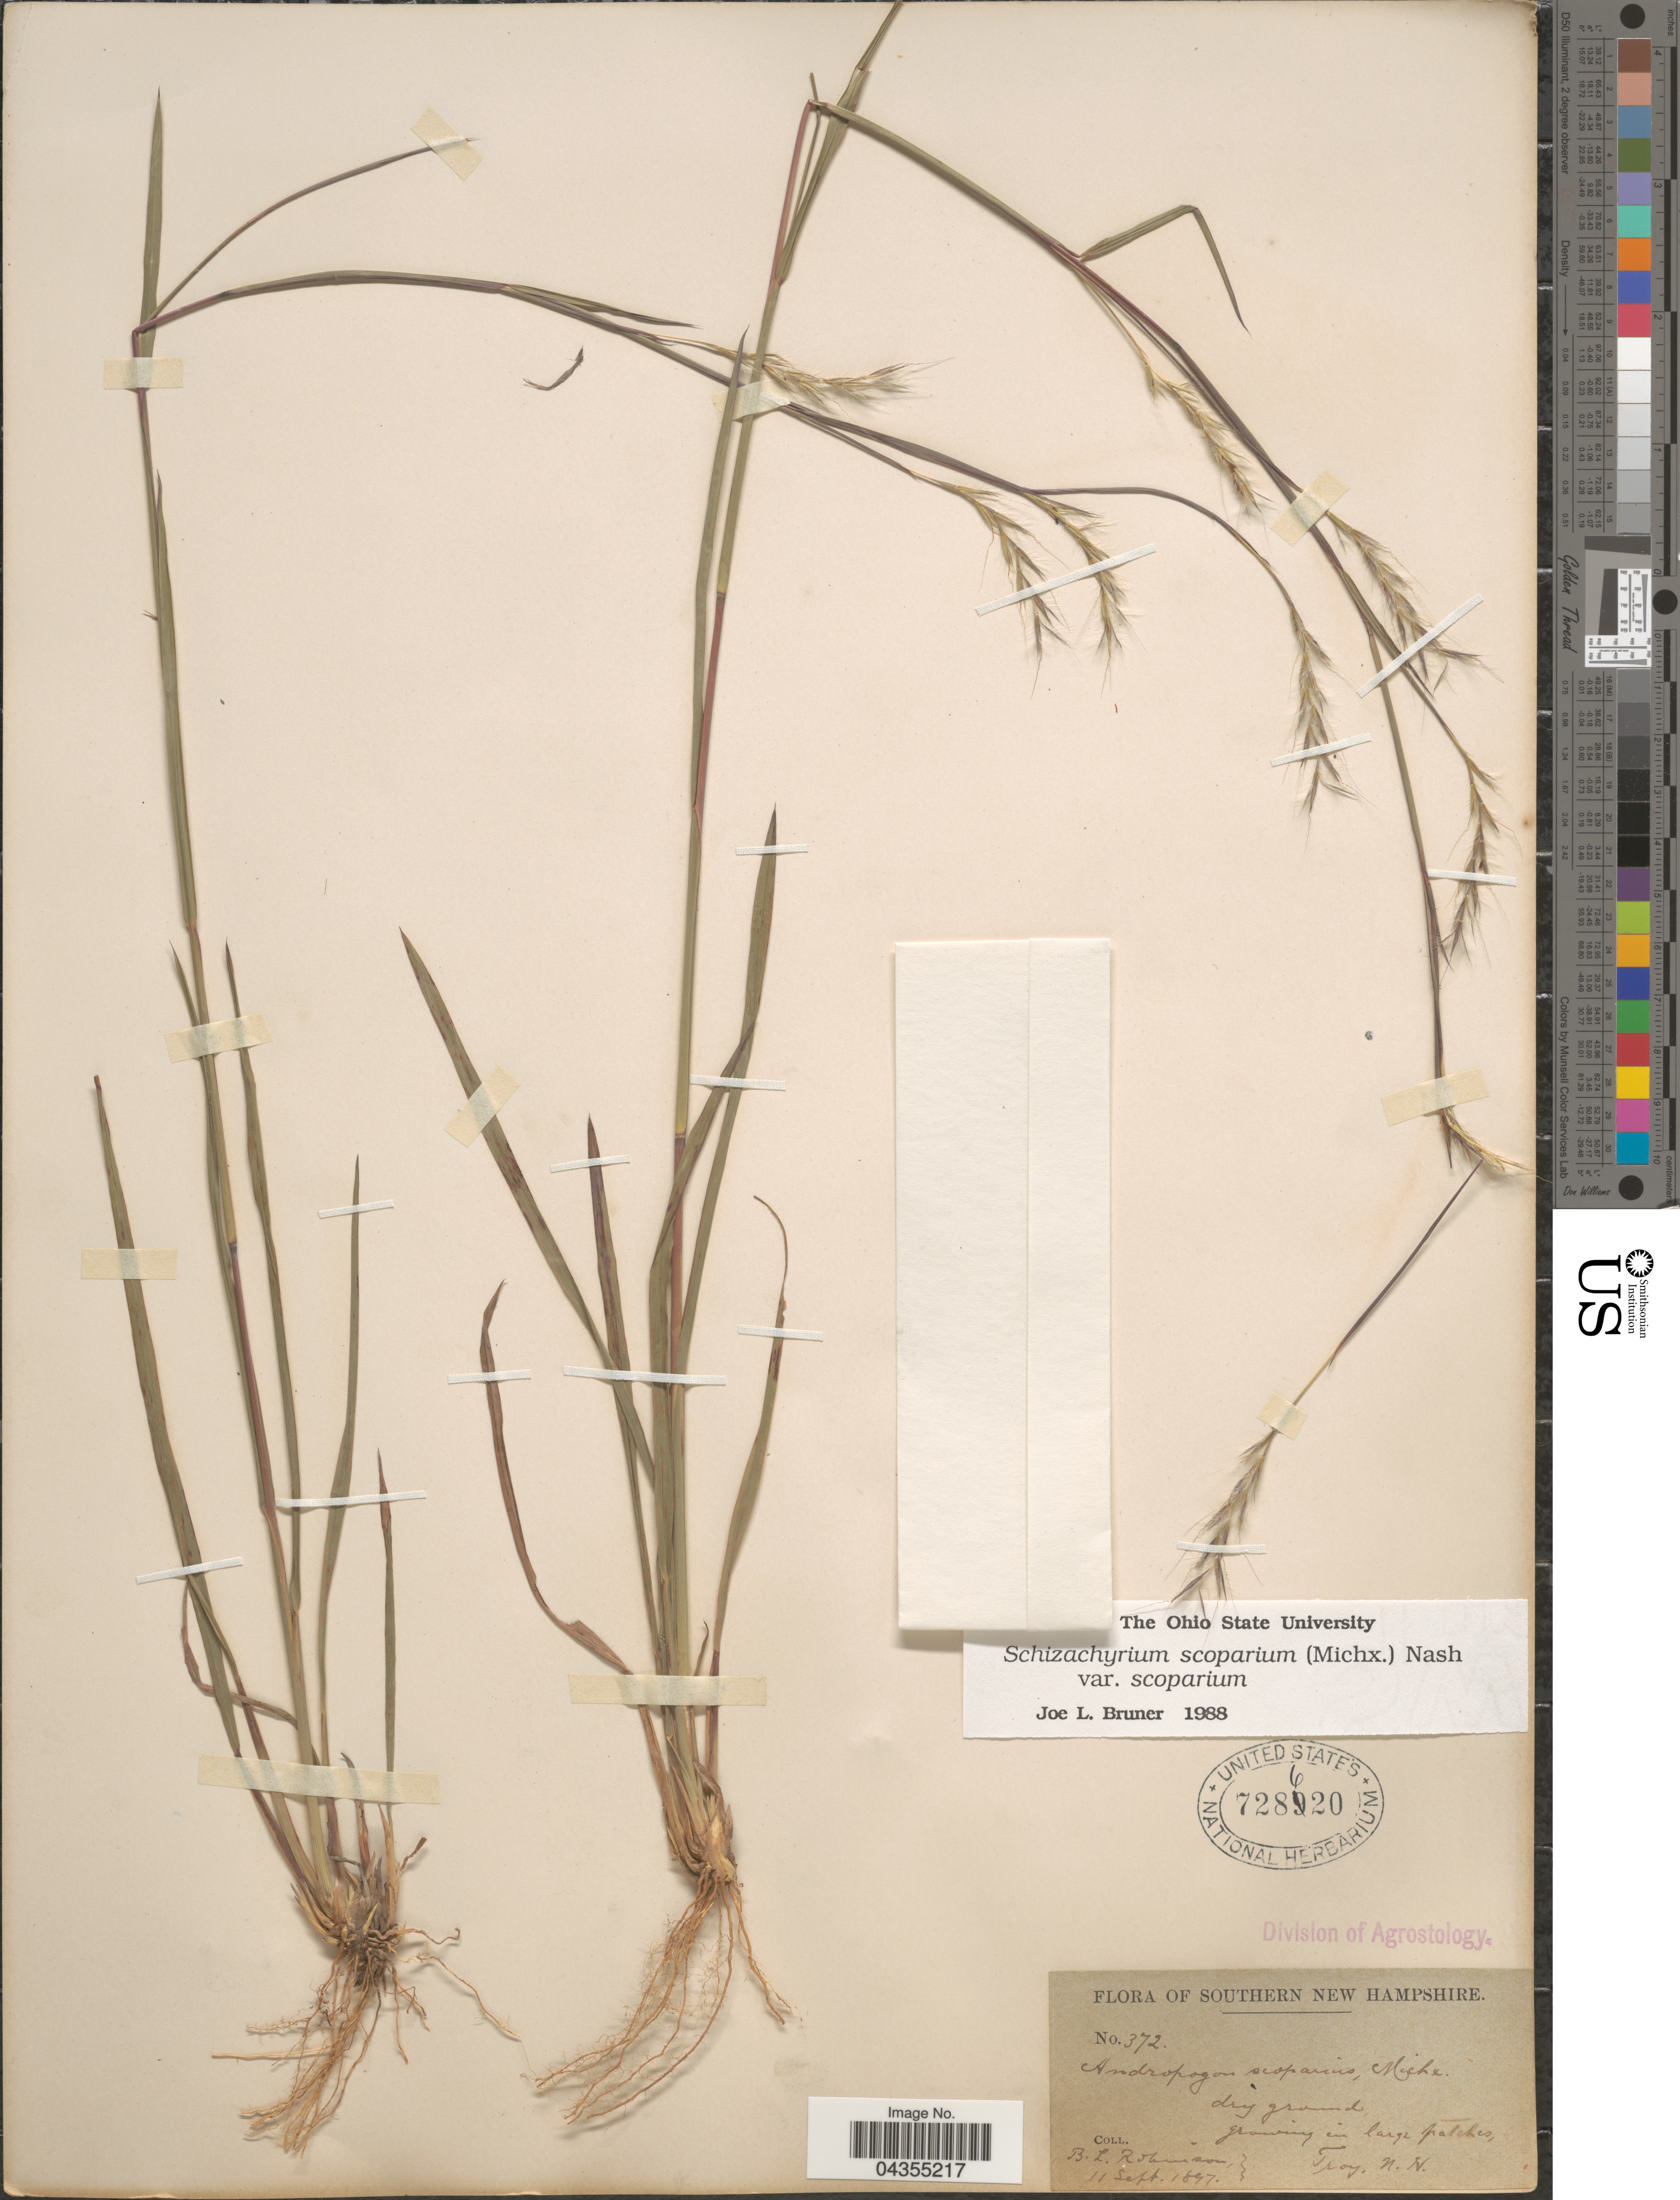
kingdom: Plantae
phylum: Tracheophyta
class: Liliopsida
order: Poales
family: Poaceae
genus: Schizachyrium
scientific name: Schizachyrium scoparium var. scoparium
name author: (Michx.) Nash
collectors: B. L. Robinson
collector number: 372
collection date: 1897-09-11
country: United States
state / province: New Hampshire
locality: Southern New Hampshire. Troy.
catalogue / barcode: US 728620